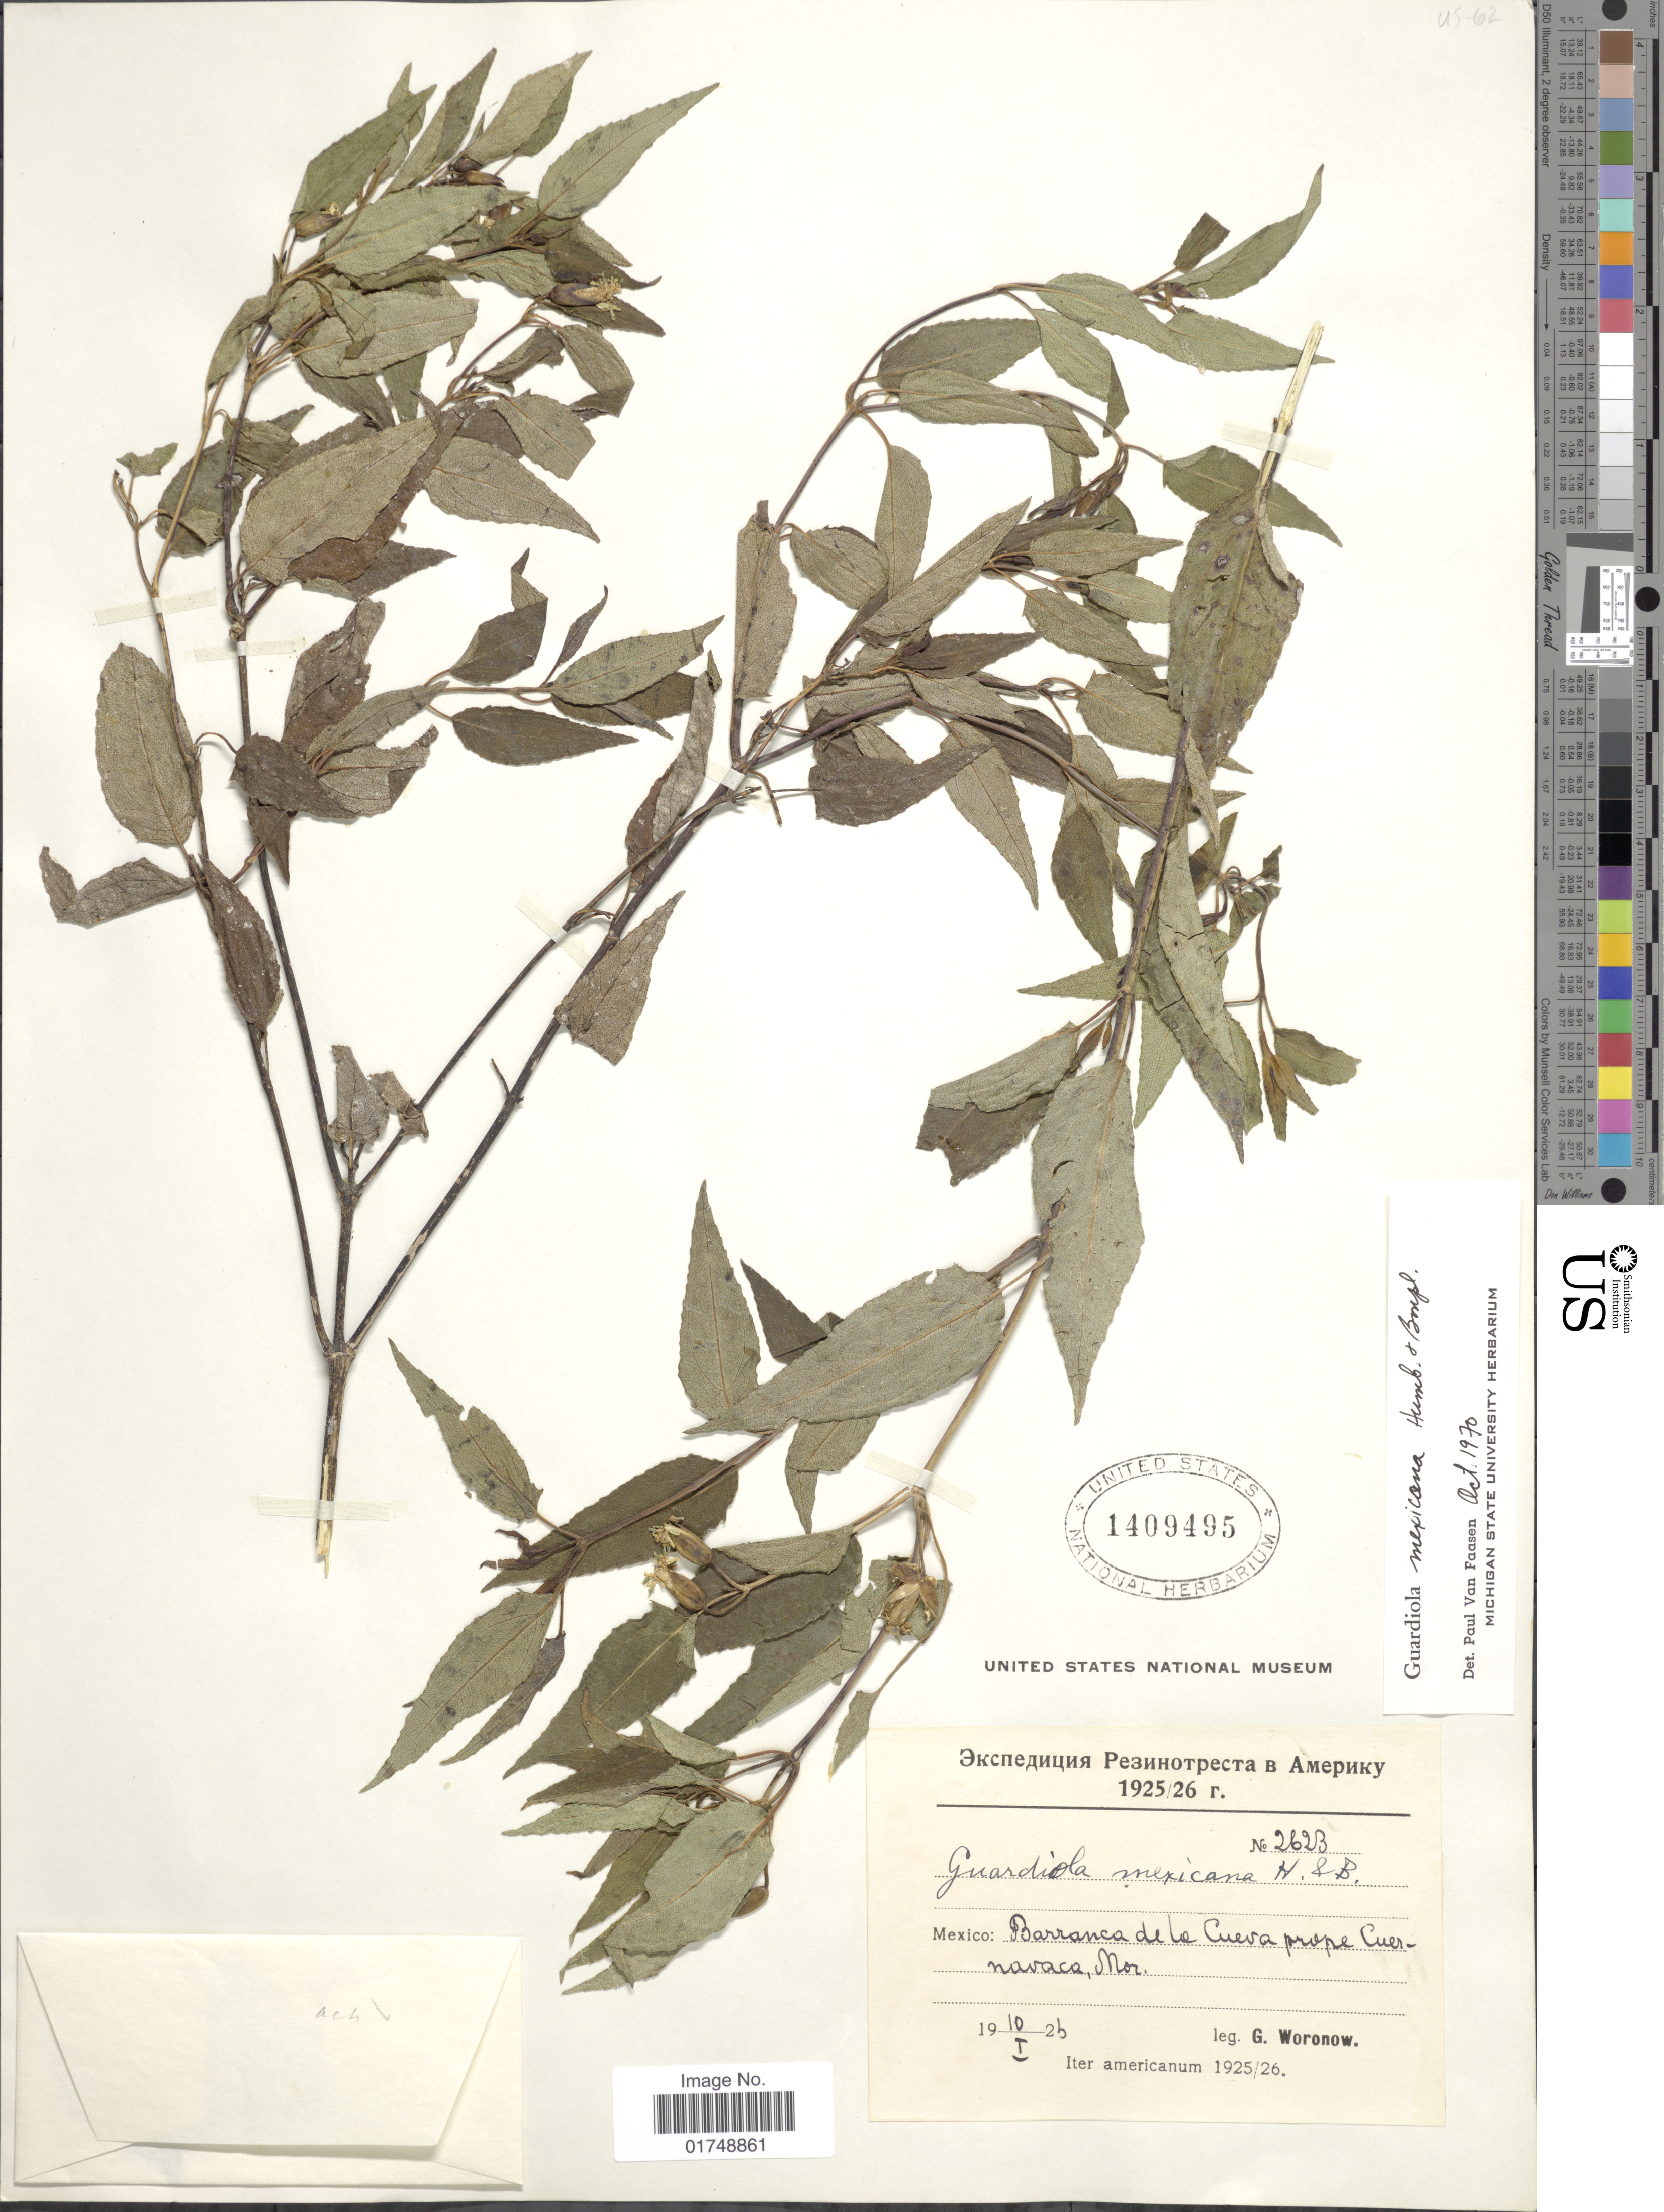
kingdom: Plantae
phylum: Tracheophyta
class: Magnoliopsida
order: Asterales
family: Asteraceae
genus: Guardiola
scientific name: Guardiola mexicana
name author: Humb. & Bonpl.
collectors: G. Woronow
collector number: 2623*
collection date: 1926-01-10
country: Mexico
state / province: Morelos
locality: Barranca de la Cueva prope Cuenavaca, Mor.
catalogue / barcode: US 1409495